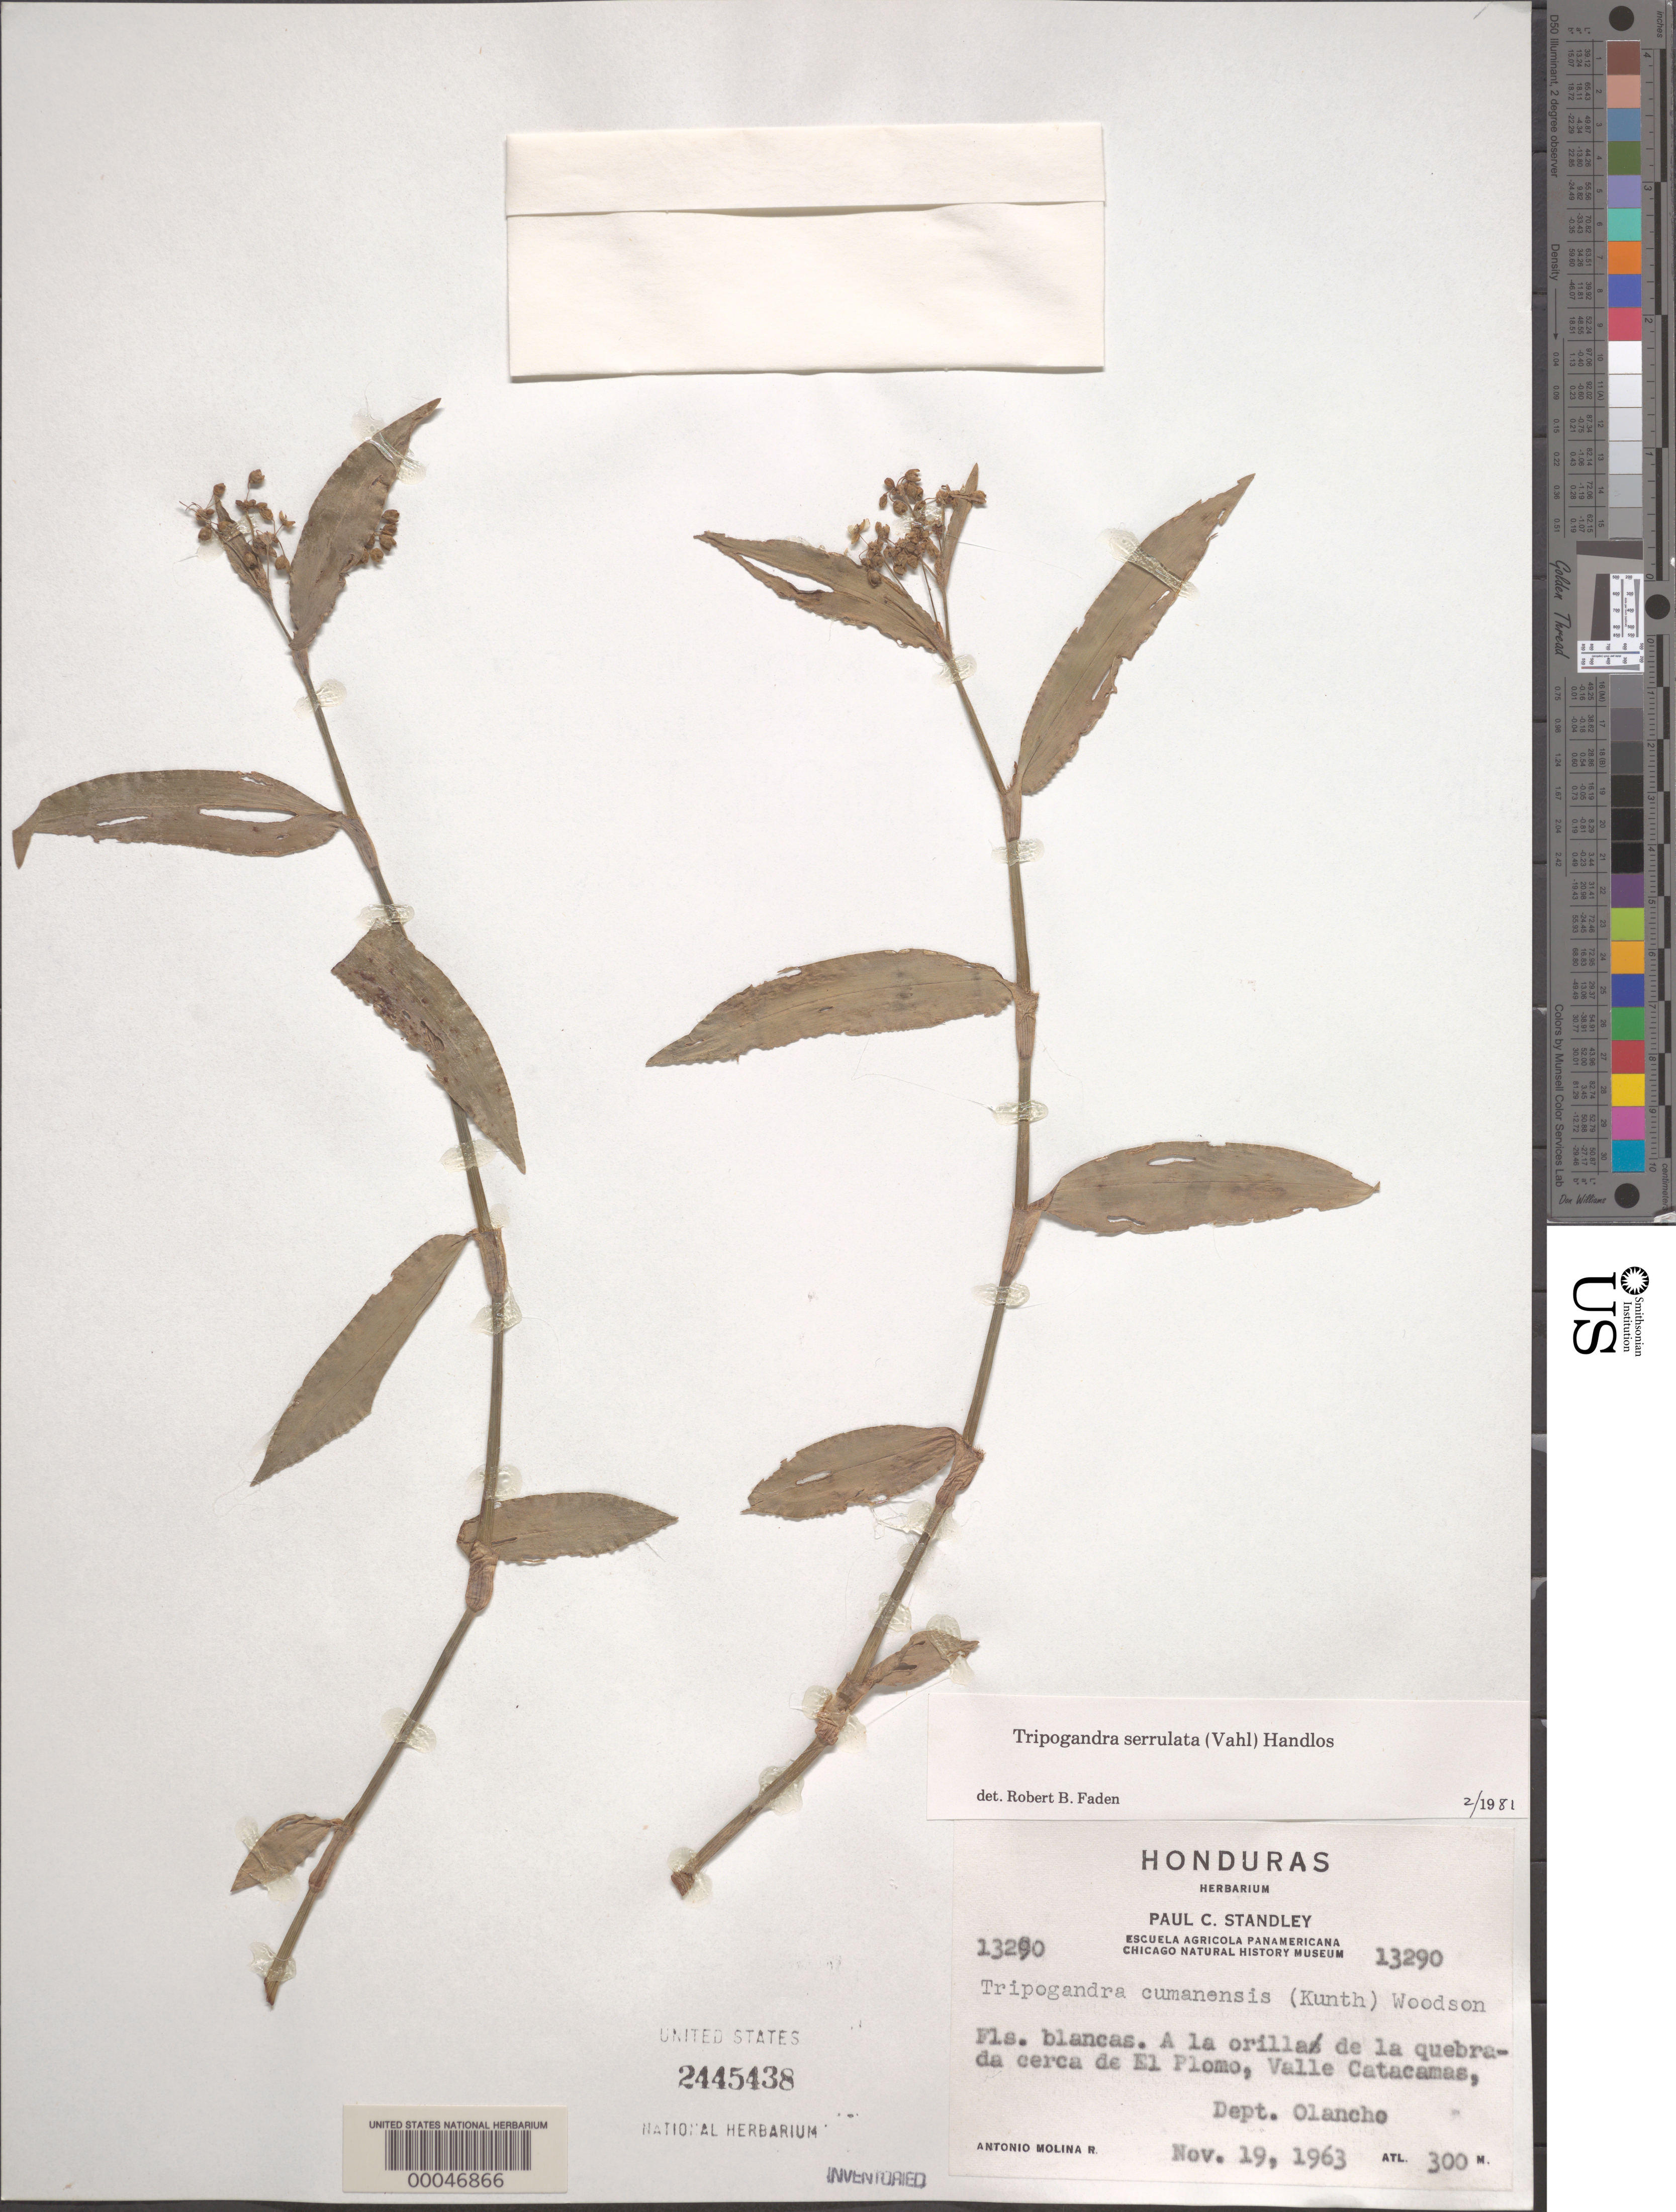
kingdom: Plantae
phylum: Tracheophyta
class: Liliopsida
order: Commelinales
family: Commelinaceae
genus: Tripogandra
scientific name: Tripogandra serrulata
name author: (Vahl) Handlos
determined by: Faden, Robert B., (US), Smithsonian Institution - National Museum of Natural History (UNITED STATES)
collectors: A. Molina R.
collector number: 13290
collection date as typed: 19 Nov 1963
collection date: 1963-11-19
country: Honduras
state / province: Olancho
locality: El Plomo, Valle Catacamas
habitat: Ravine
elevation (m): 300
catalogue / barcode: US 2445438